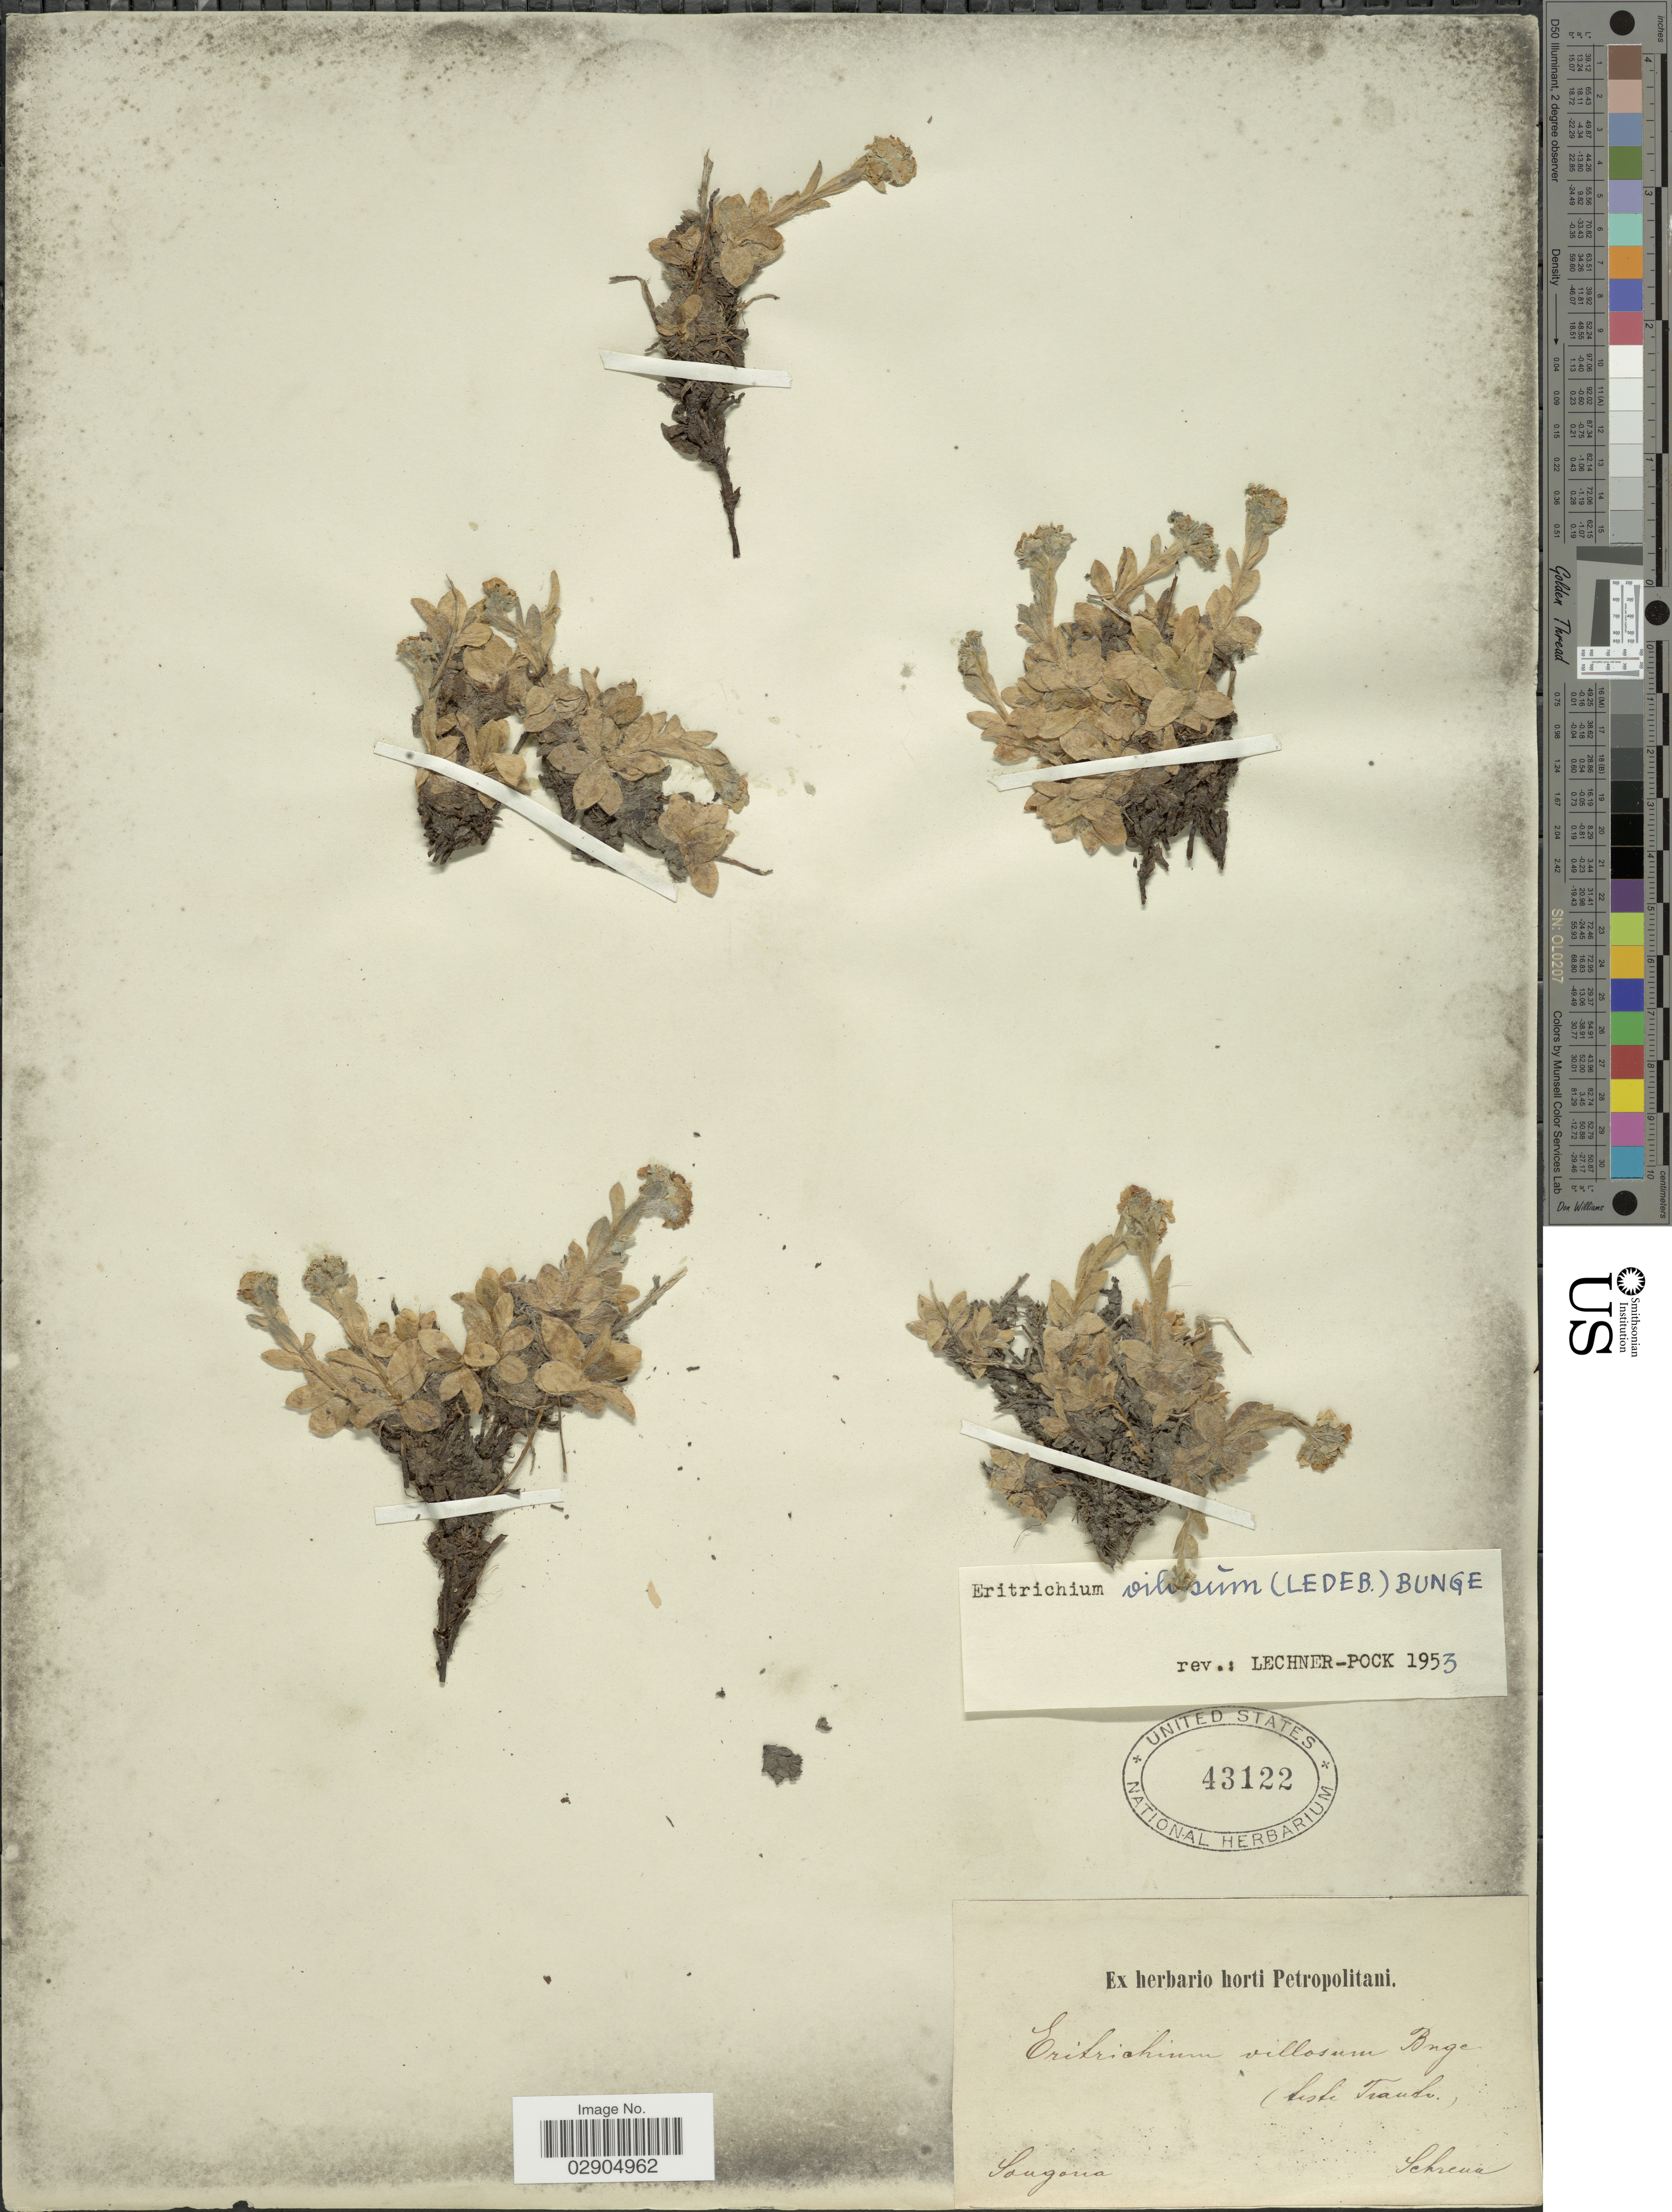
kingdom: Plantae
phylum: Tracheophyta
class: Magnoliopsida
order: Boraginales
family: Boraginaceae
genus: Eritrichium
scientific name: Eritrichium villosum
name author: (Ledeb.) Bunge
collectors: A.G. Schrenk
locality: Sangaria.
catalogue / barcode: US 43122